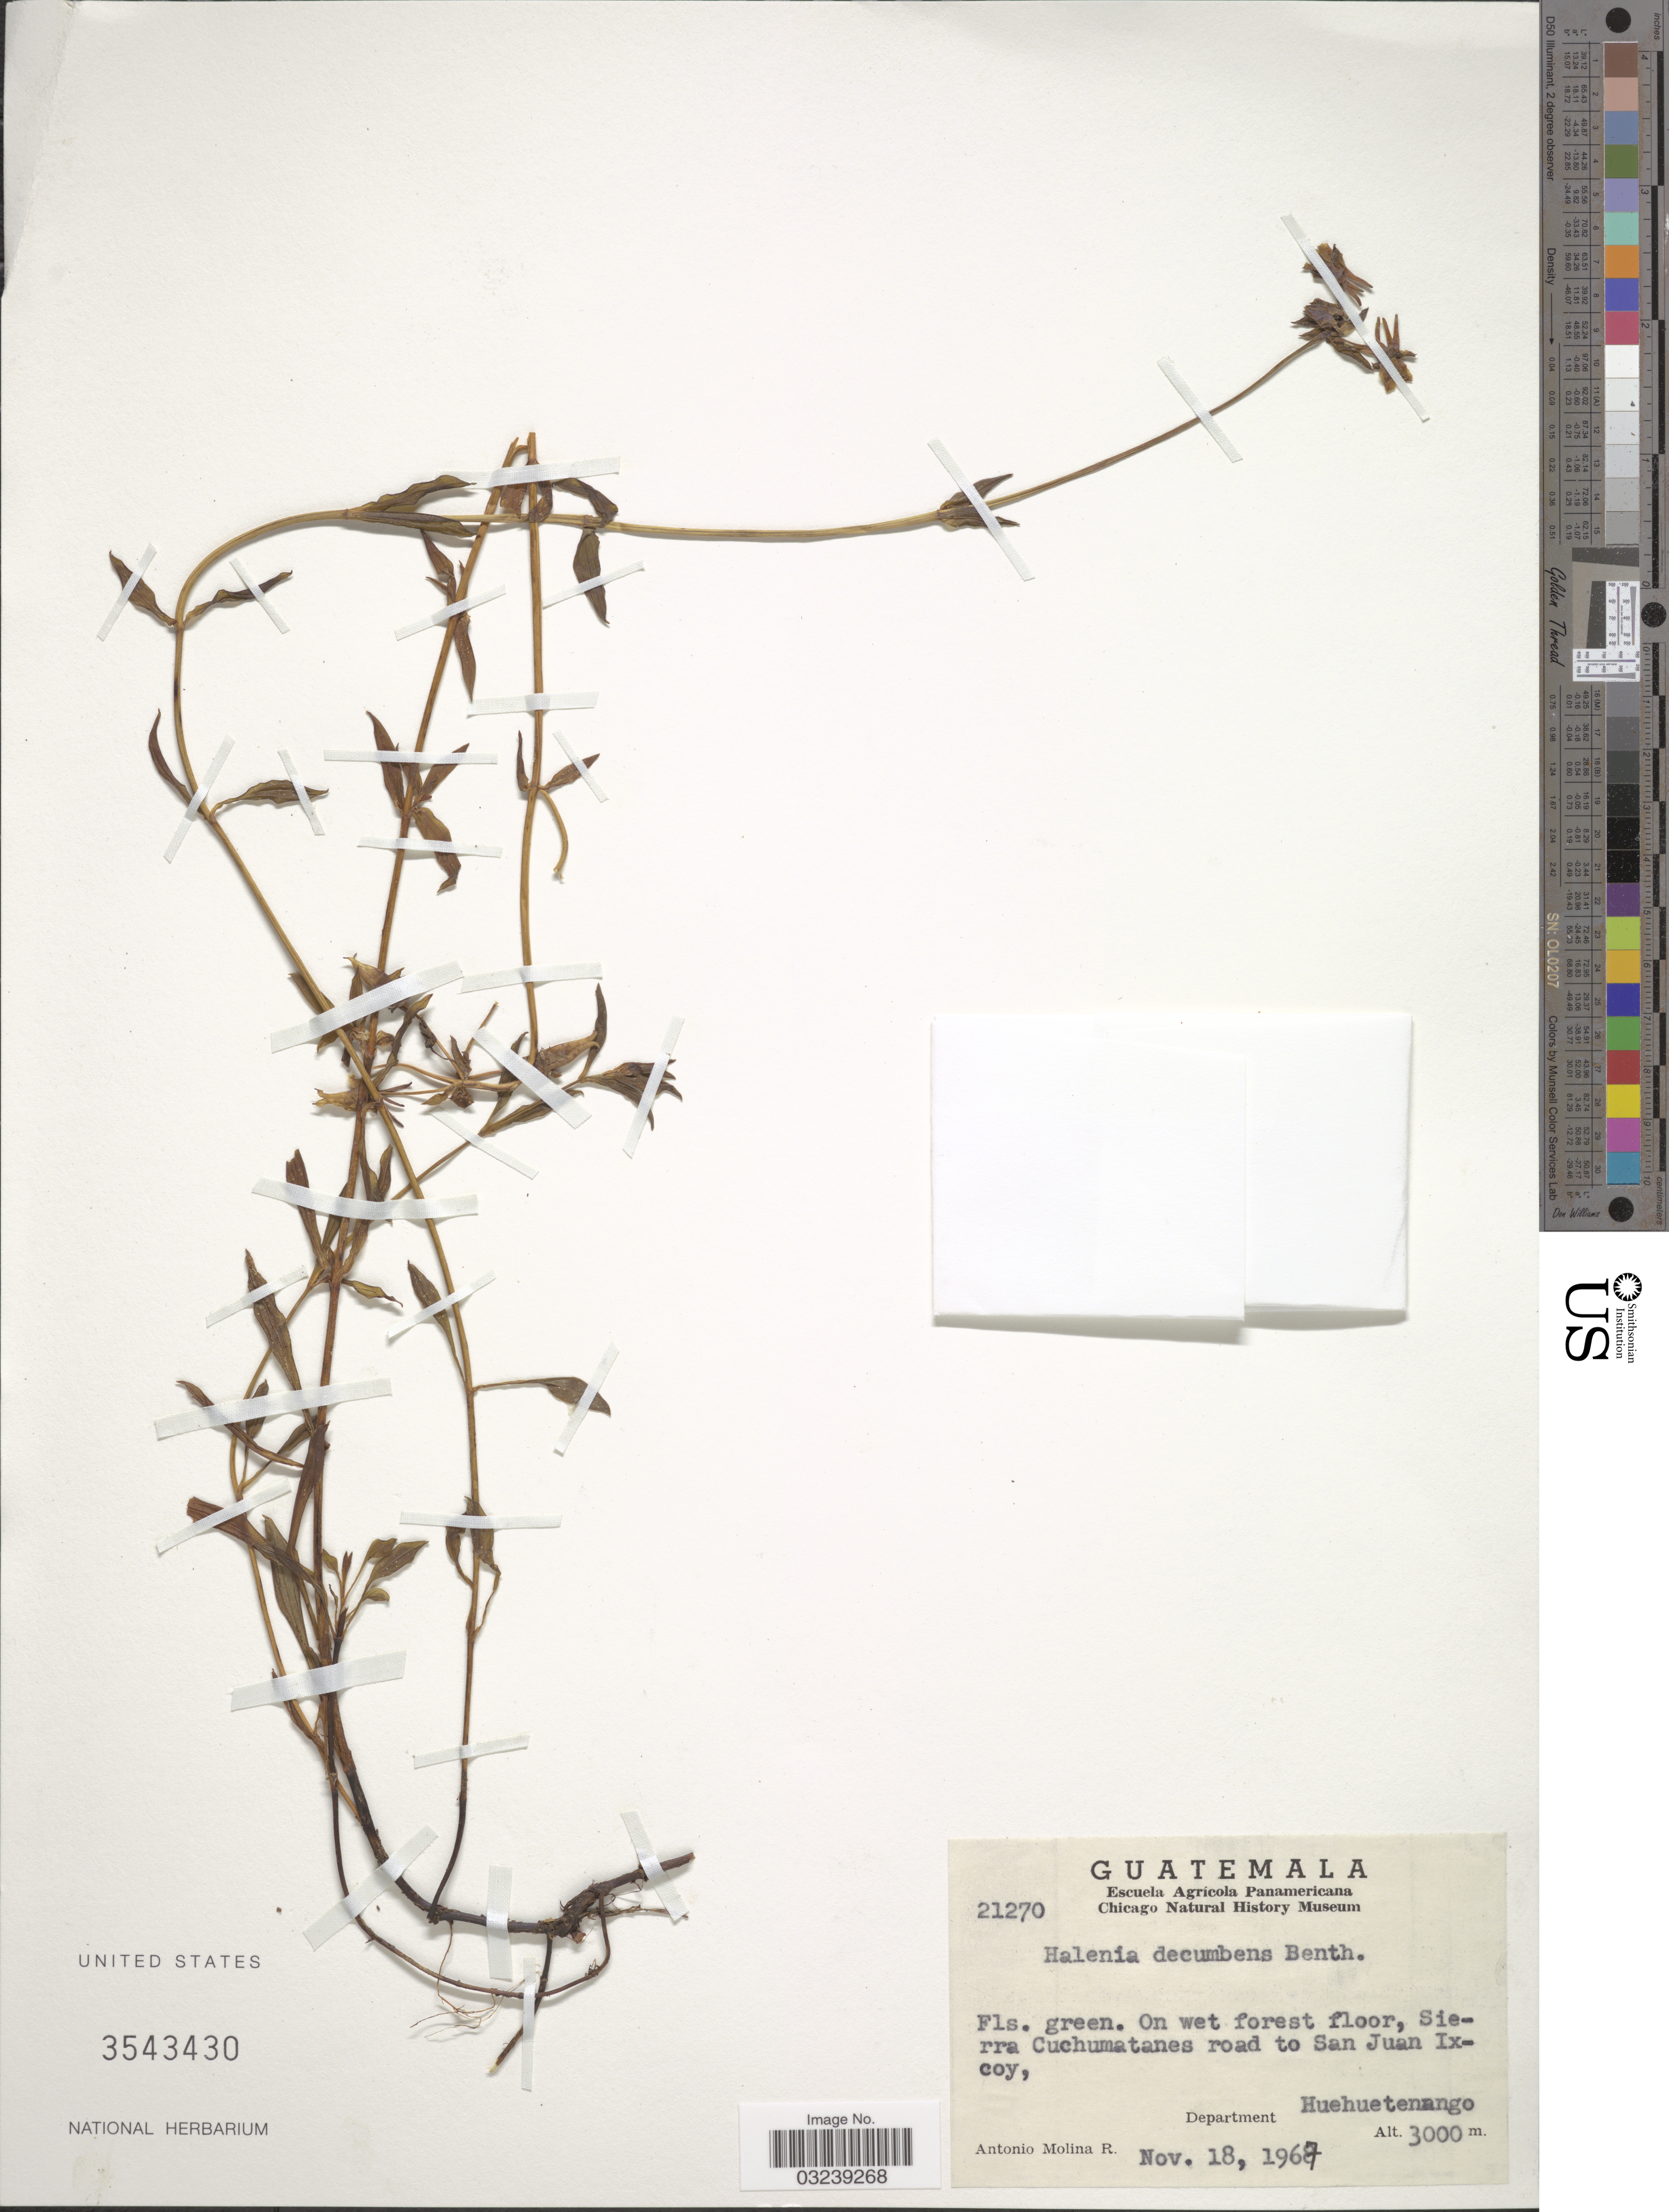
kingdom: Plantae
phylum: Tracheophyta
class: Magnoliopsida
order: Gentianales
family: Gentianaceae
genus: Halenia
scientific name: Halenia decumbens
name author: Benth.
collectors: A. Molina R.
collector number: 21270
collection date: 1967-11-18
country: Guatemala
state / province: Huehuetenango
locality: Sierra Cuchumatanes road to San Juan Ixcoy, Department Huehuetenango.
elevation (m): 3000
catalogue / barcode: US 3543430